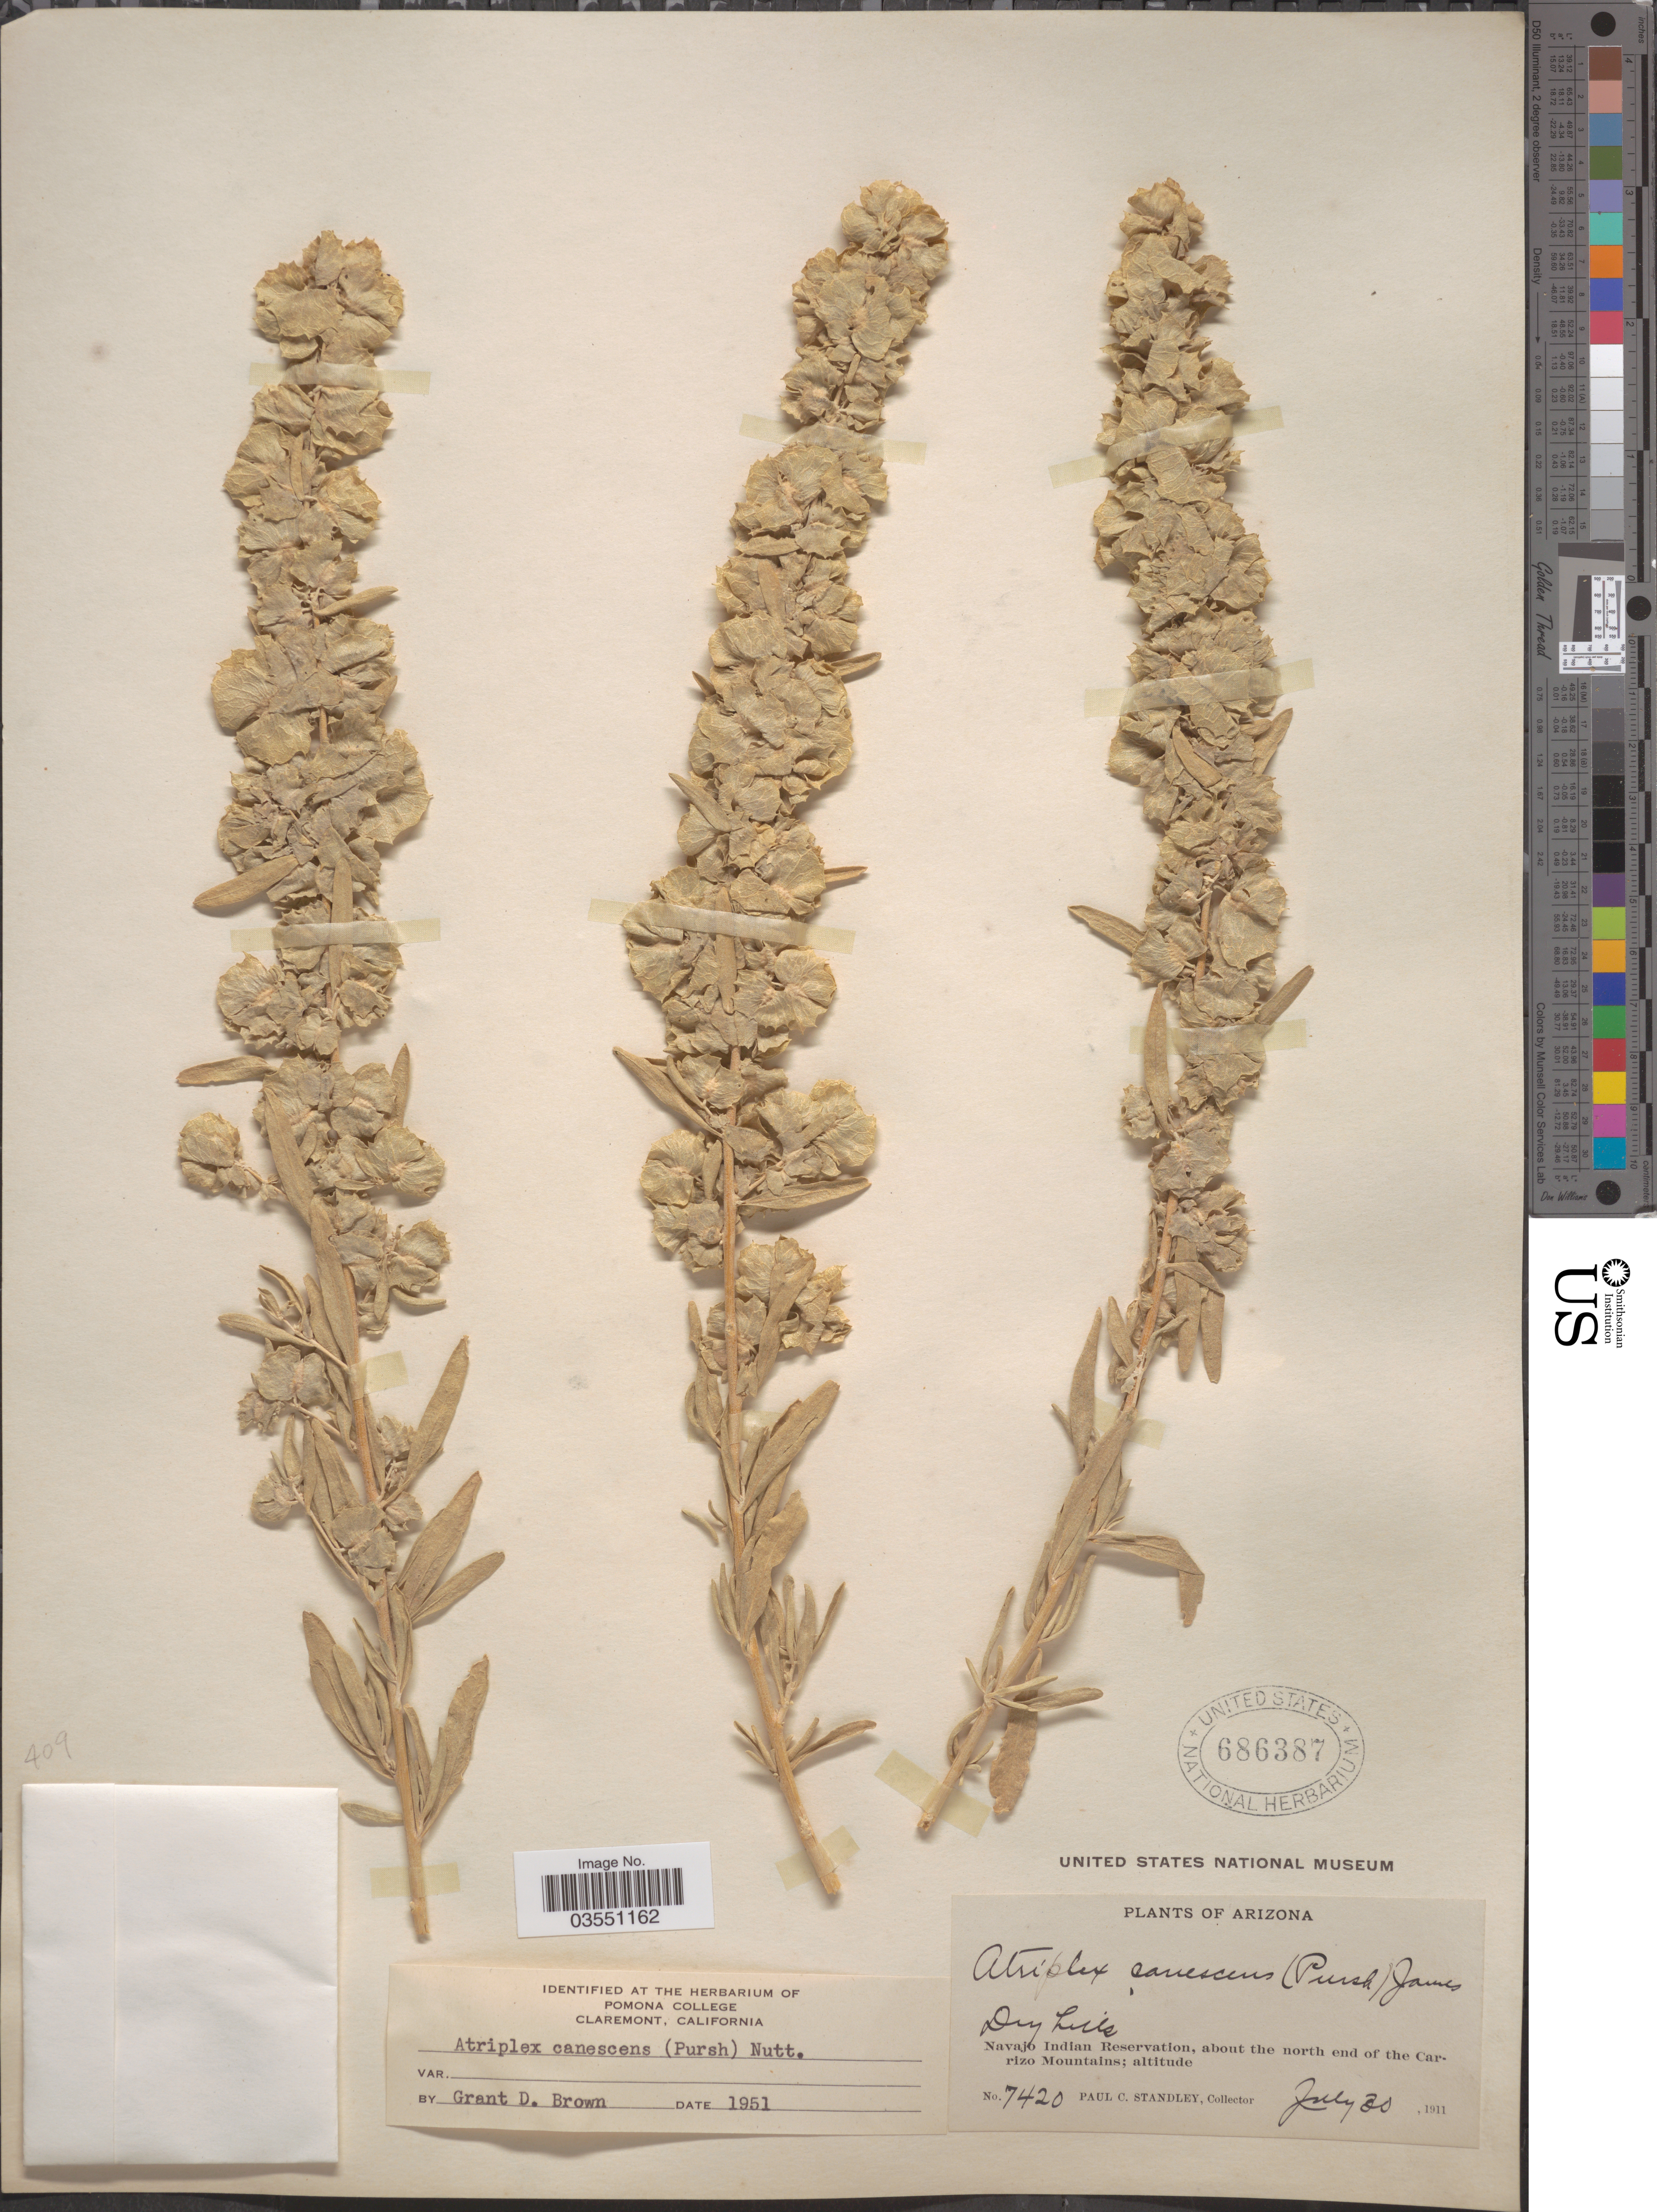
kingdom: Plantae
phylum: Tracheophyta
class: Magnoliopsida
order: Caryophyllales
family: Amaranthaceae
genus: Atriplex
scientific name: Atriplex canescens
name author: (Pursh) Nutt.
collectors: P. C. Standley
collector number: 7420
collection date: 1911-07-30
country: United States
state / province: Arizona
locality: Navajo Indian Reservation, about the north end of the Carrizo Mountains.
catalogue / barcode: US 686387